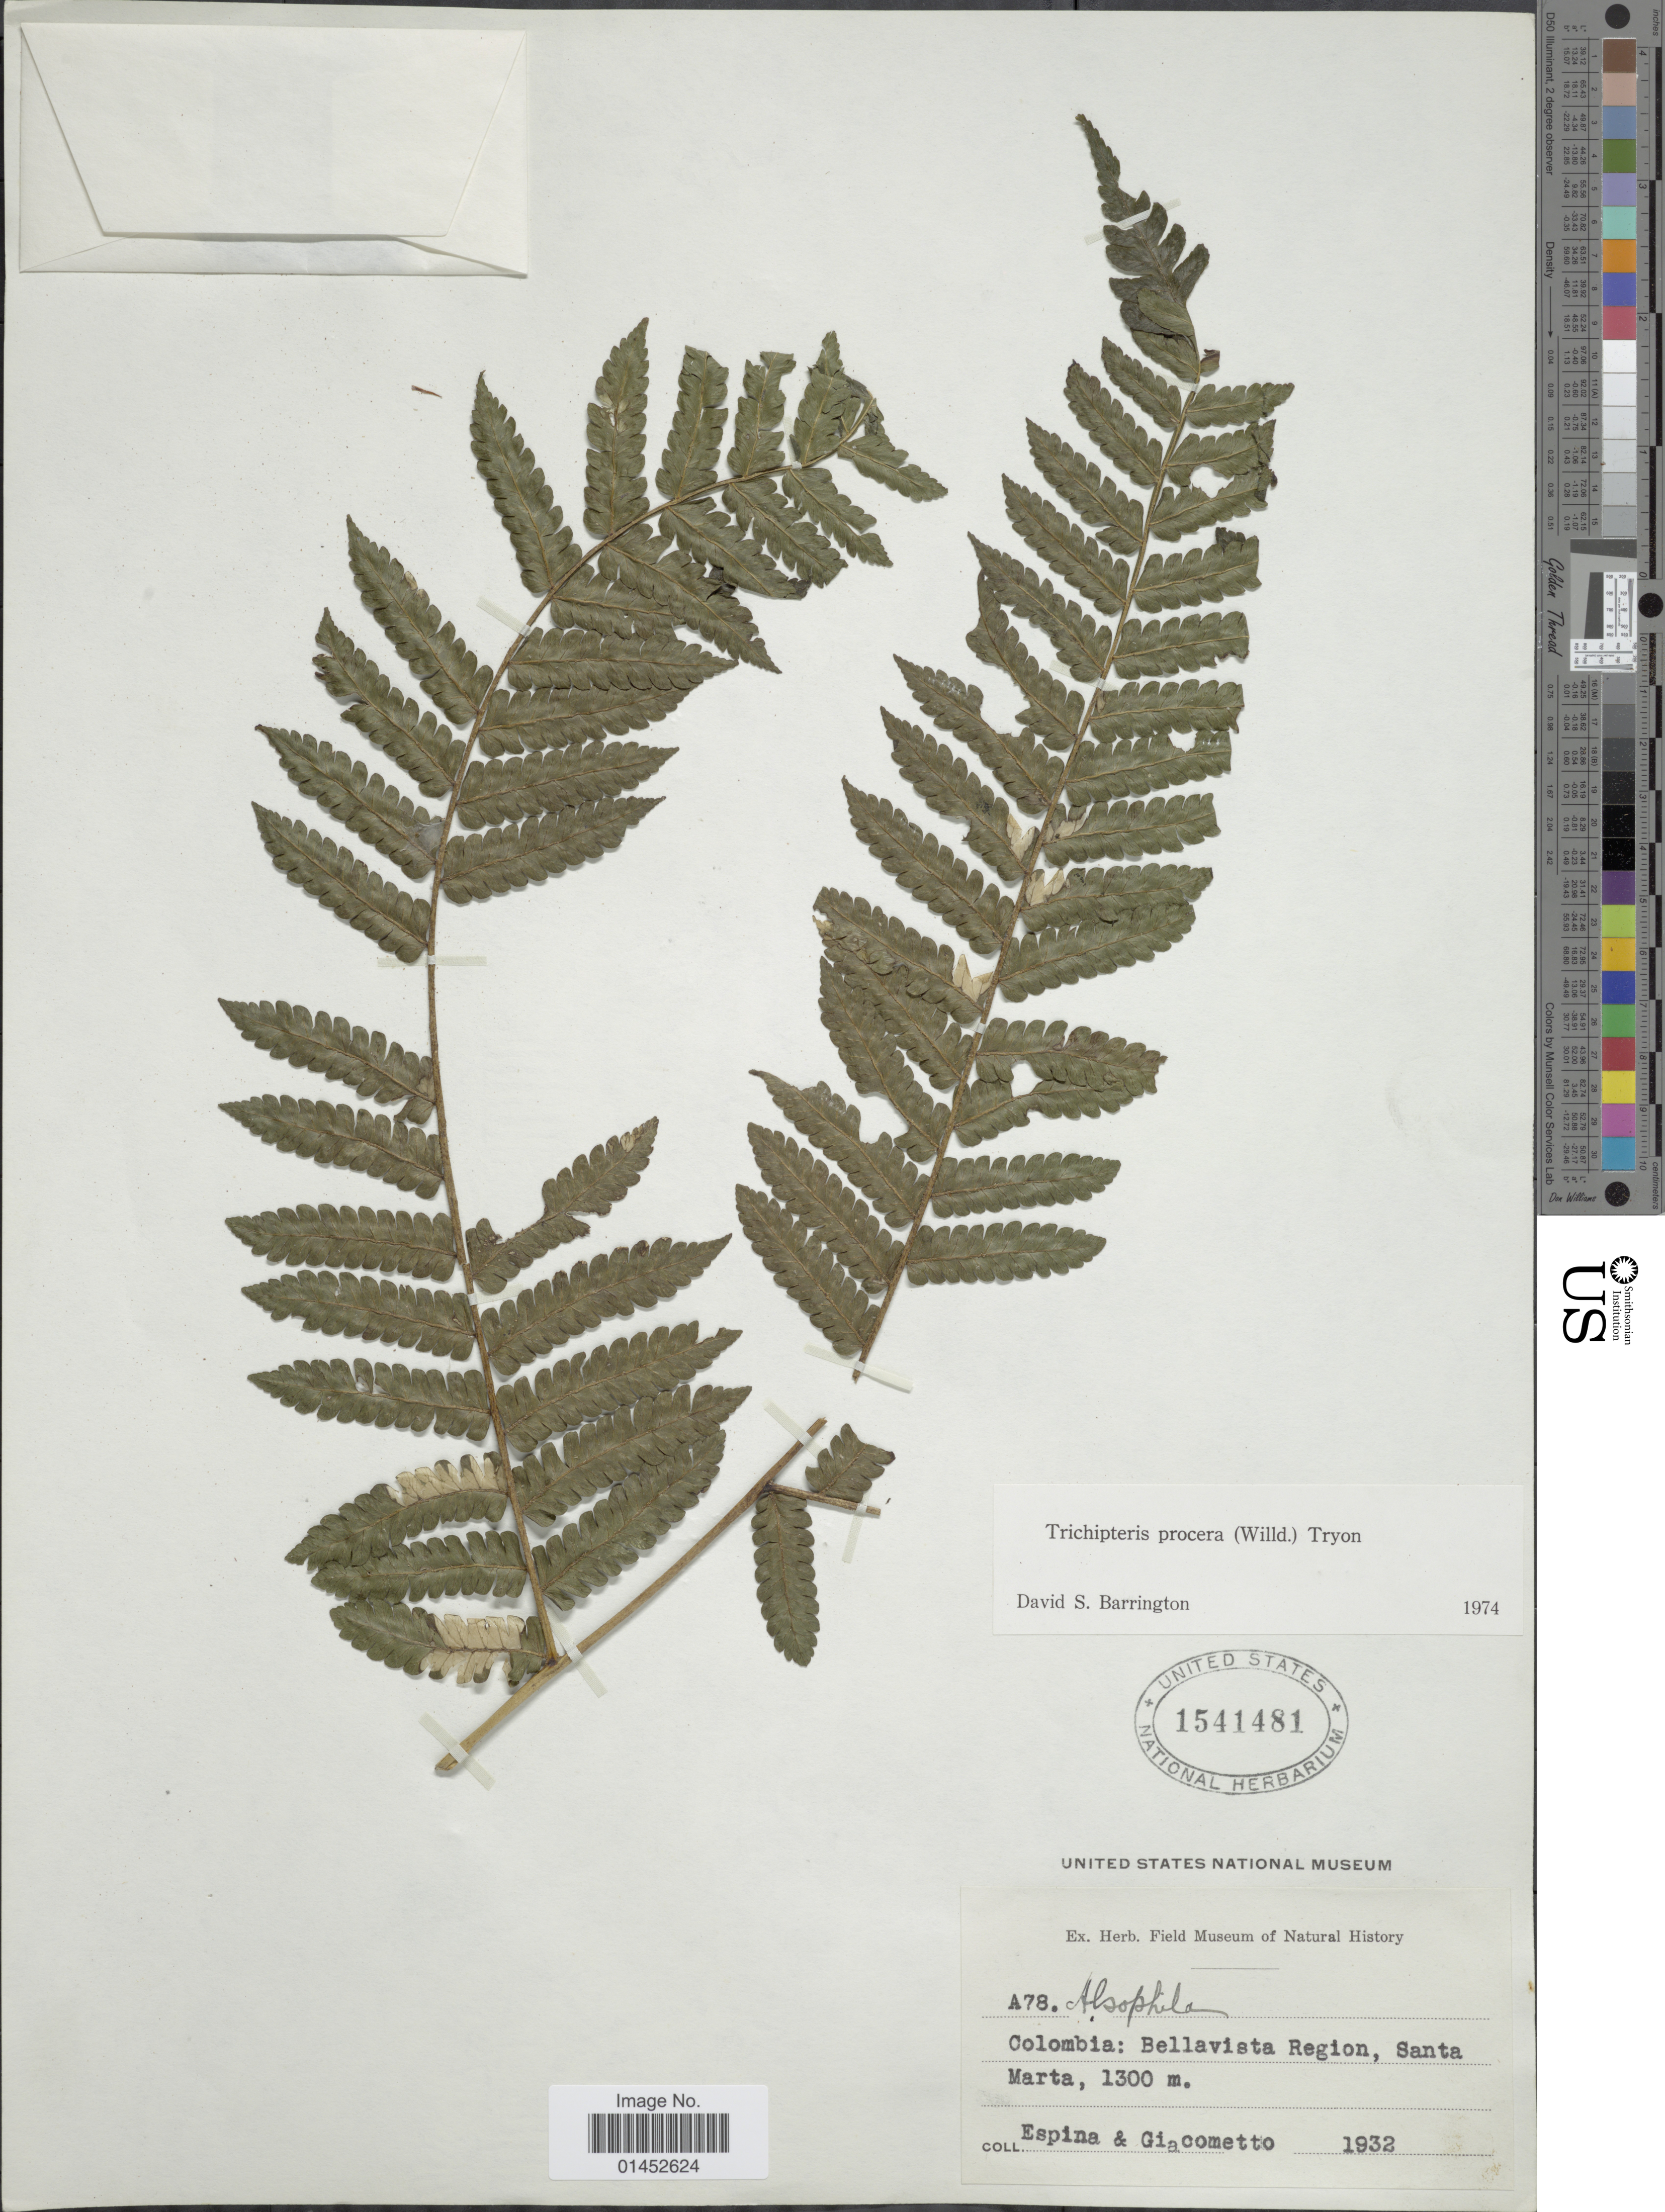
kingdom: Plantae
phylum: Tracheophyta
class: Polypodiopsida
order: Cyatheales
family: Cyatheaceae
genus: Cyathea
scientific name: Cyathea pungens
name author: (Willd.) Domin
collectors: -. Espina & Giacometto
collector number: A78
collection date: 1932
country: Colombia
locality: Bellavista Region, Santa Marta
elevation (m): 1300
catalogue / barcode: US 1541481